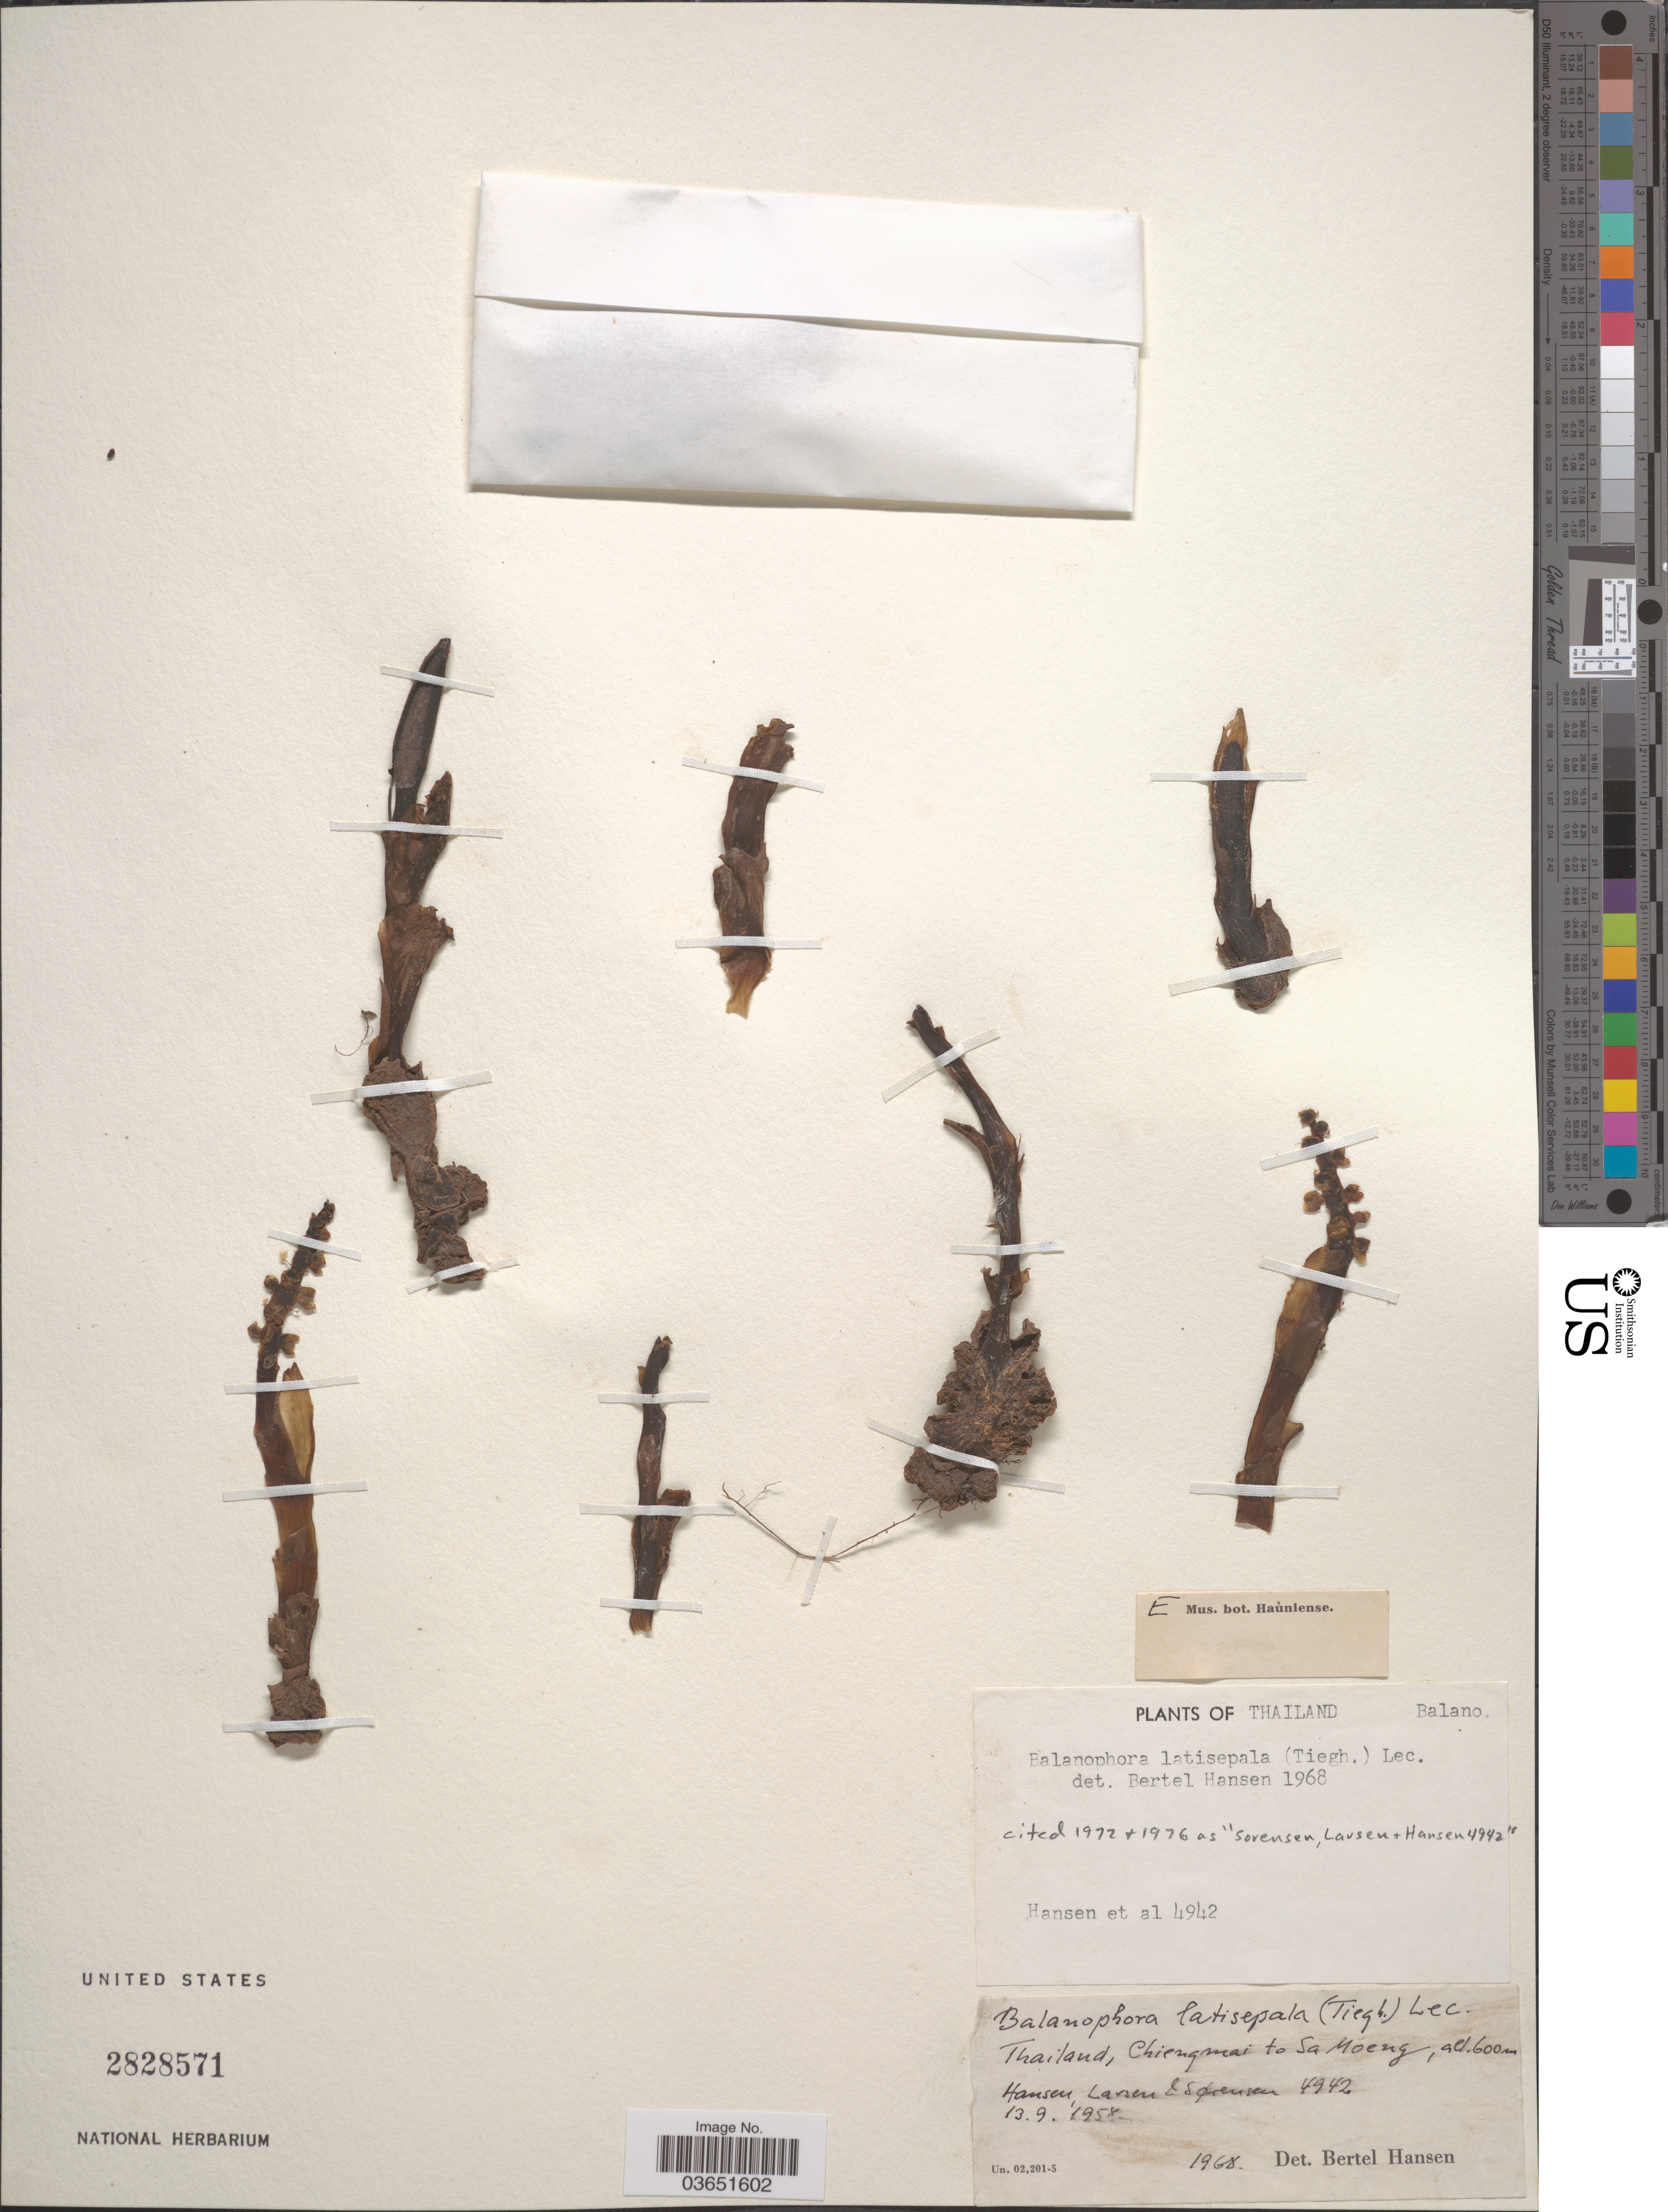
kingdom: Plantae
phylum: Tracheophyta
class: Magnoliopsida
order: Santalales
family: Balanophoraceae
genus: Balanophora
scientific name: Balanophora latisepala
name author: (Tiegh.)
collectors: -. Hansen, -. Larsen & Sørensen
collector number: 4942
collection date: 1958-09-13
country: Thailand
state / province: Chiang Mai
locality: Chieng Mai to Sa Moeng.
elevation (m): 600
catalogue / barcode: US 2828571